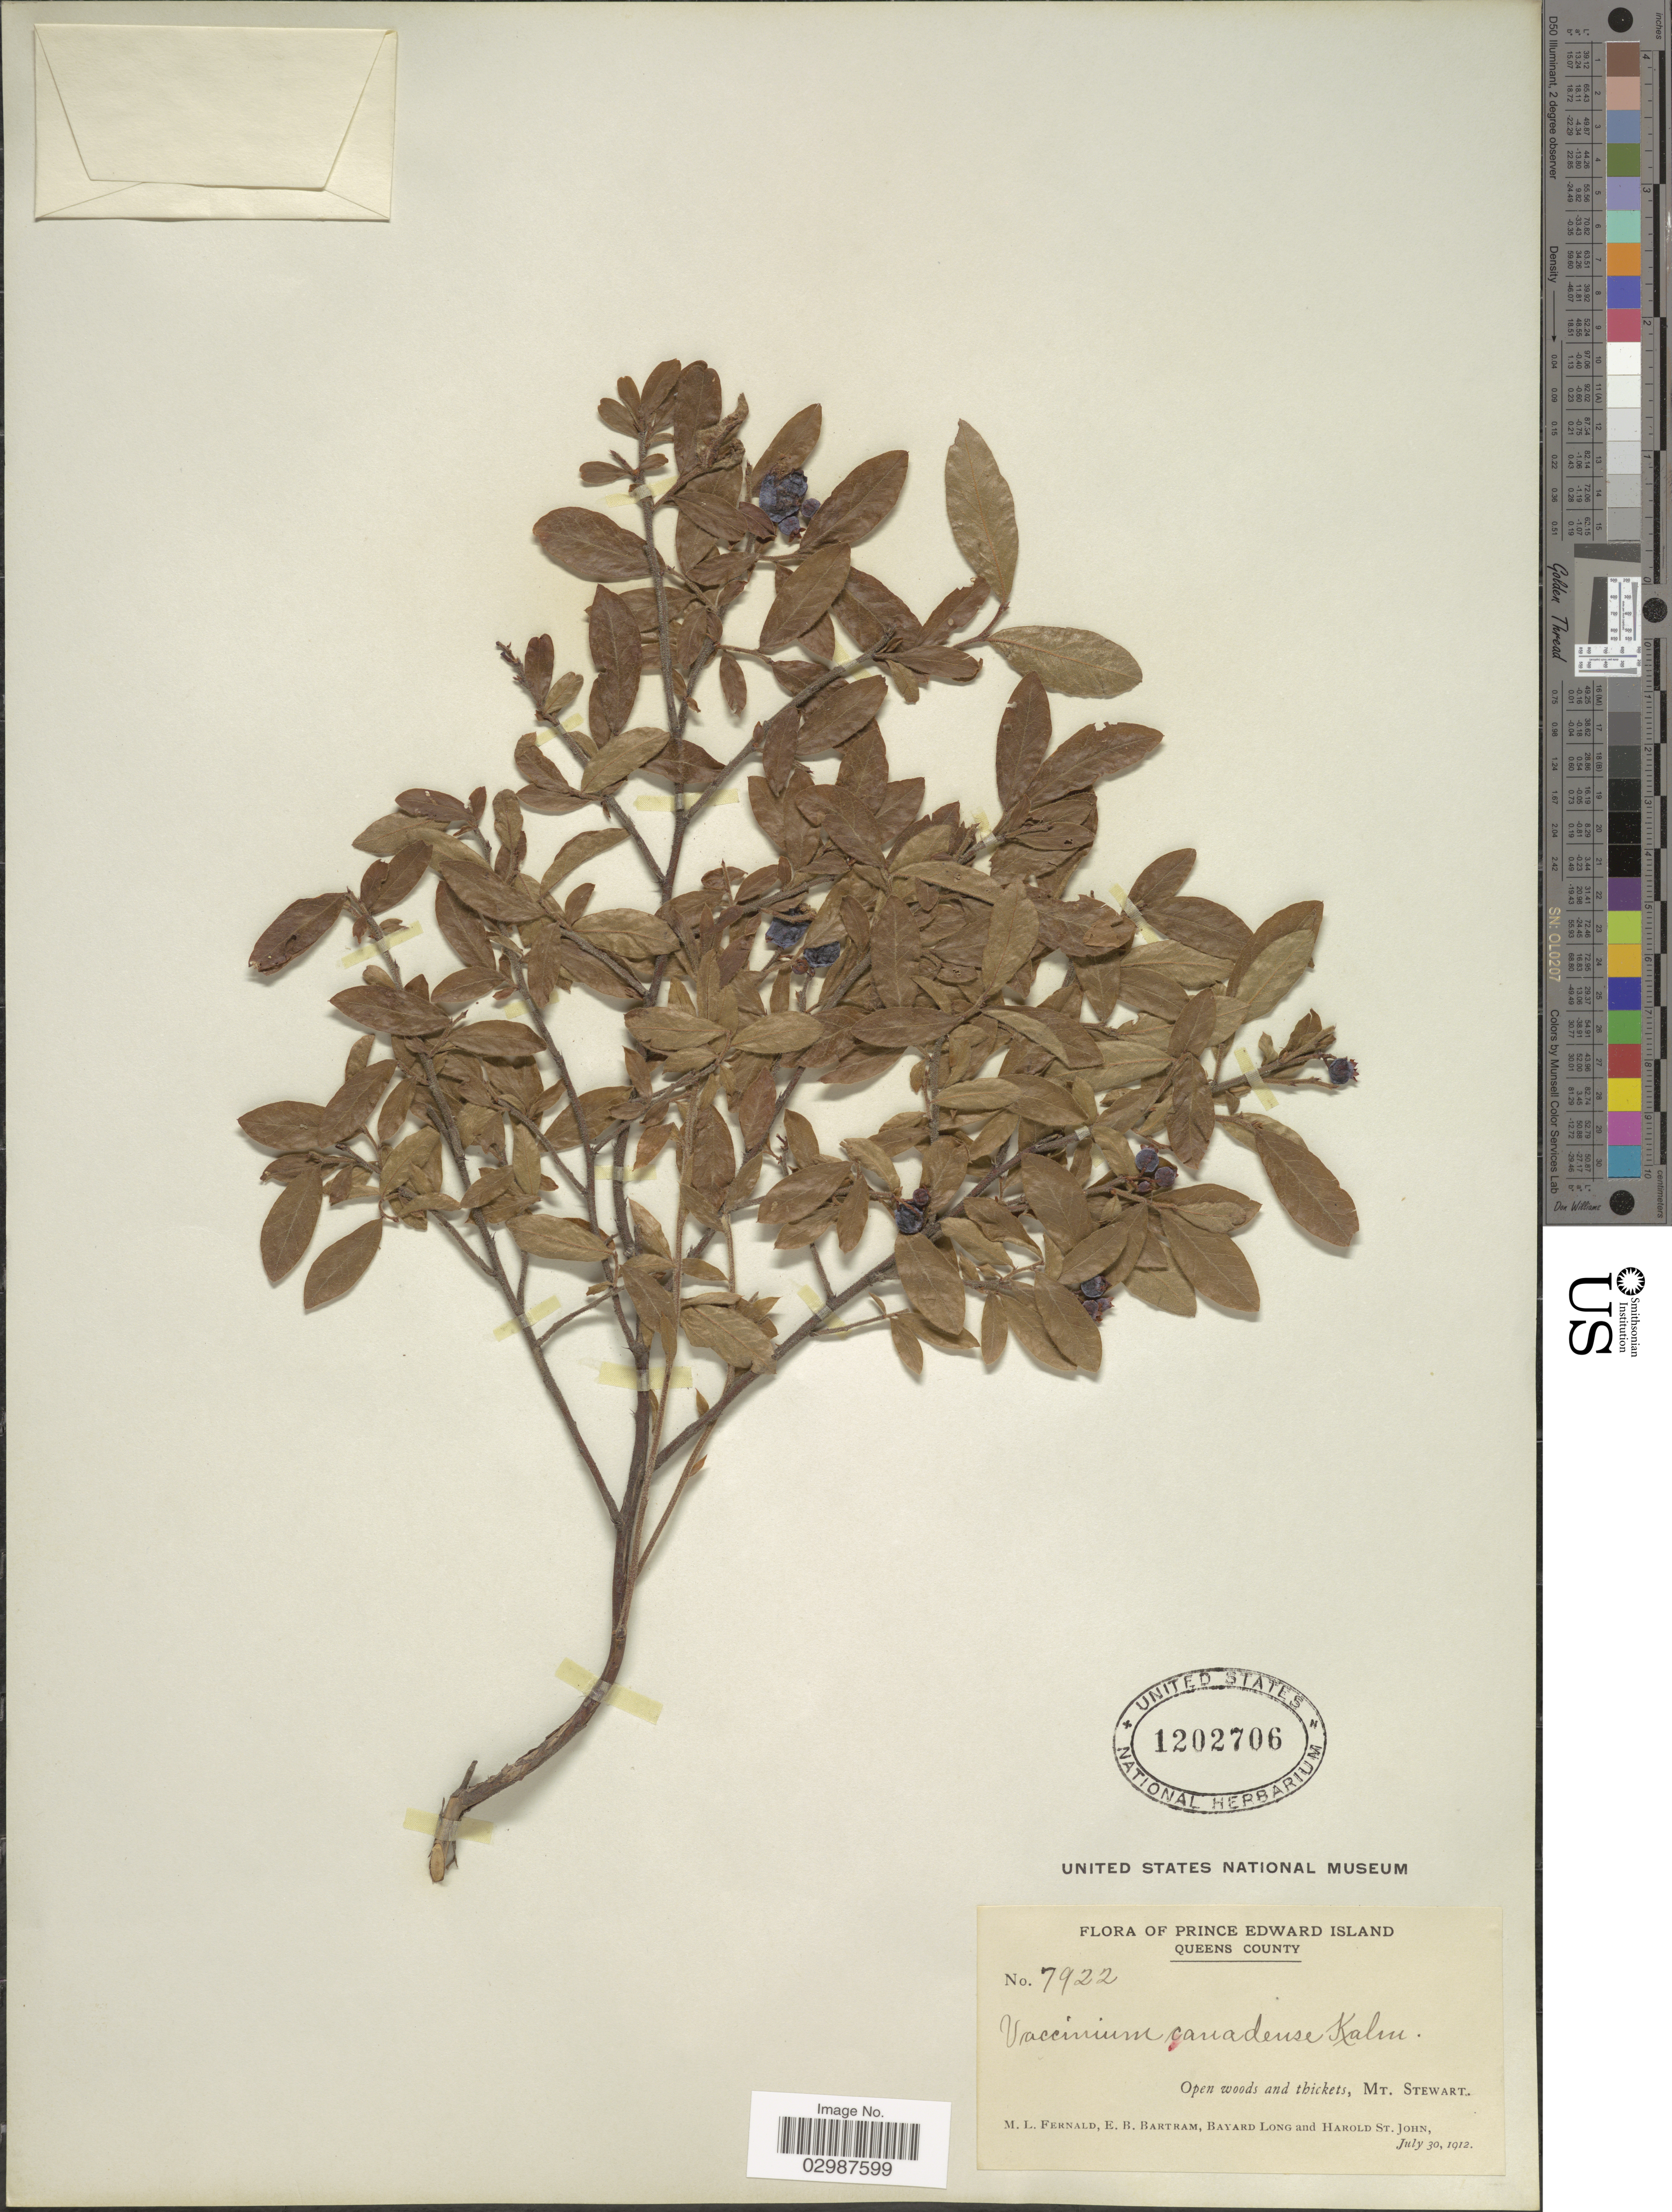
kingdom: Plantae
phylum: Tracheophyta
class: Magnoliopsida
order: Ericales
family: Ericaceae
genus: Vaccinium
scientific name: Vaccinium canadense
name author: Kalm ex Richardson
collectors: M. L. Fernald, E. B. Bartram, B. Long & H. St. John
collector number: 7922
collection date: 1912-07-30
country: Canada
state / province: Prince Edward Island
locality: Queens County. Mt. Stewart.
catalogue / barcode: US 1202706